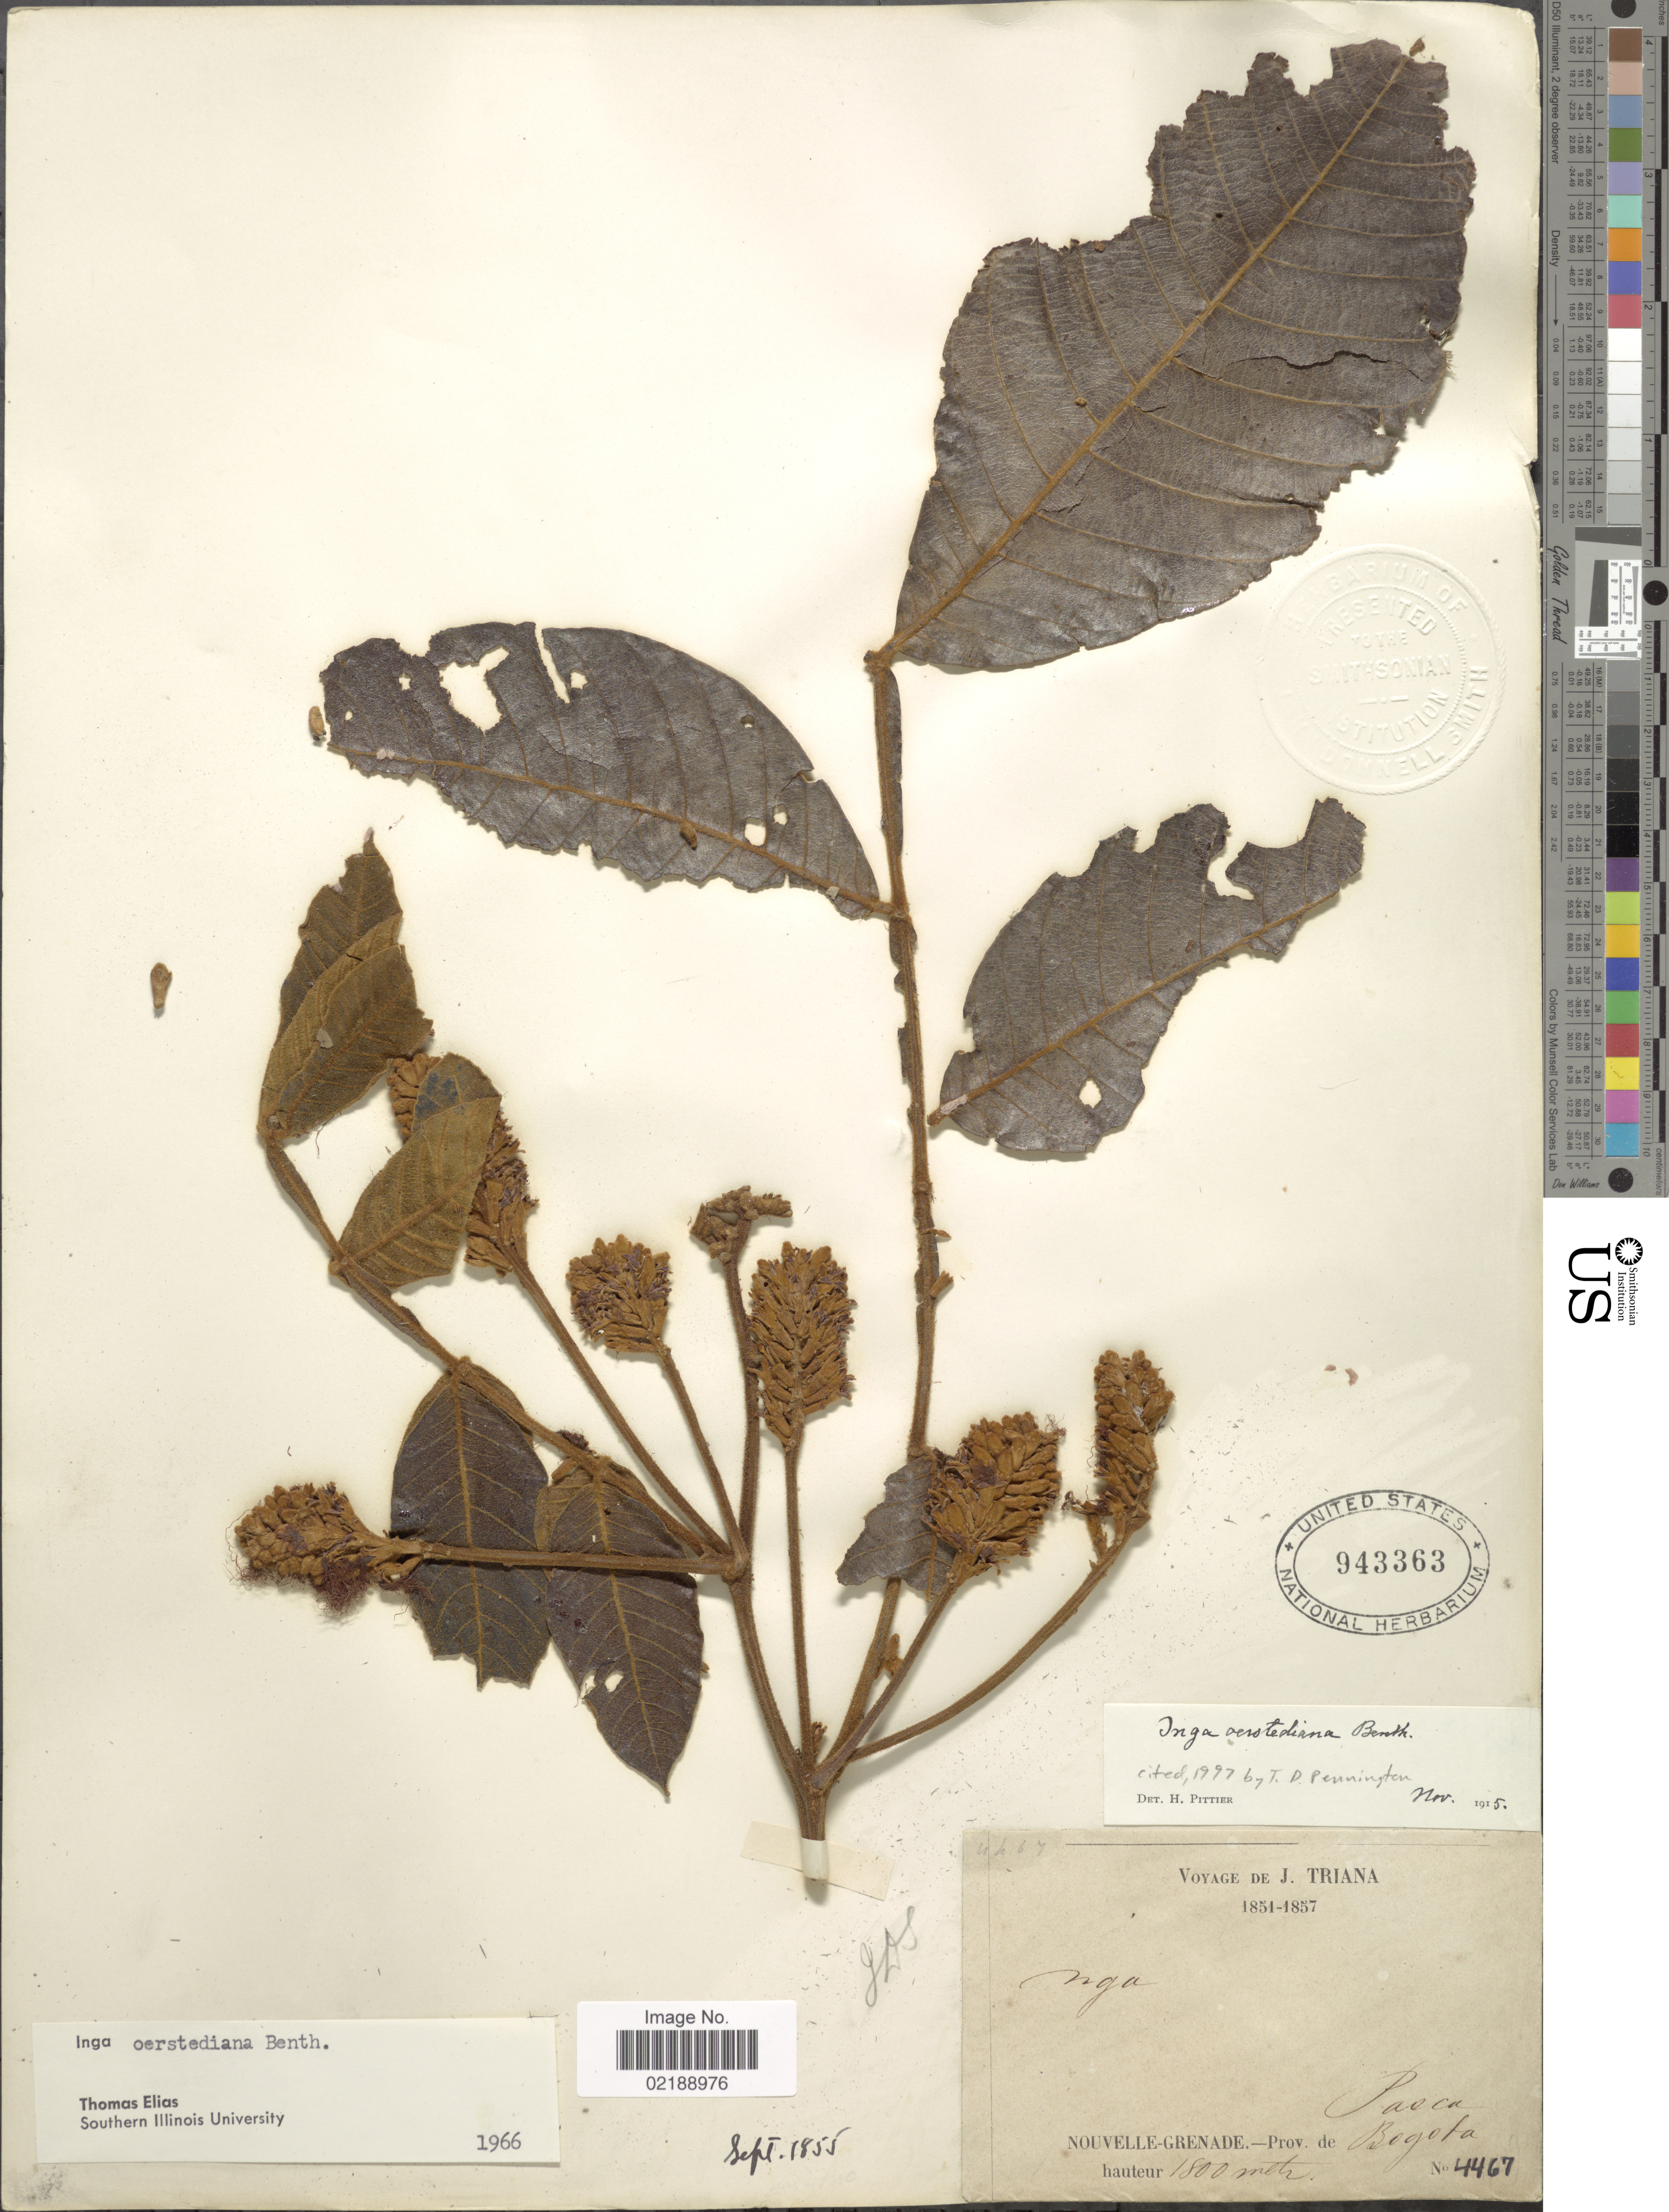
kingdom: Plantae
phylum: Tracheophyta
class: Magnoliopsida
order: Fabales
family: Fabaceae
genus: Inga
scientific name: Inga oerstediana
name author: Benth.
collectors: J. Triana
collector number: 4467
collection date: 1851/1857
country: Colombia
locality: Pasca, Nouvelle-Grenade-Prov de Bogota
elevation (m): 1800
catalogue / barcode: US 943363